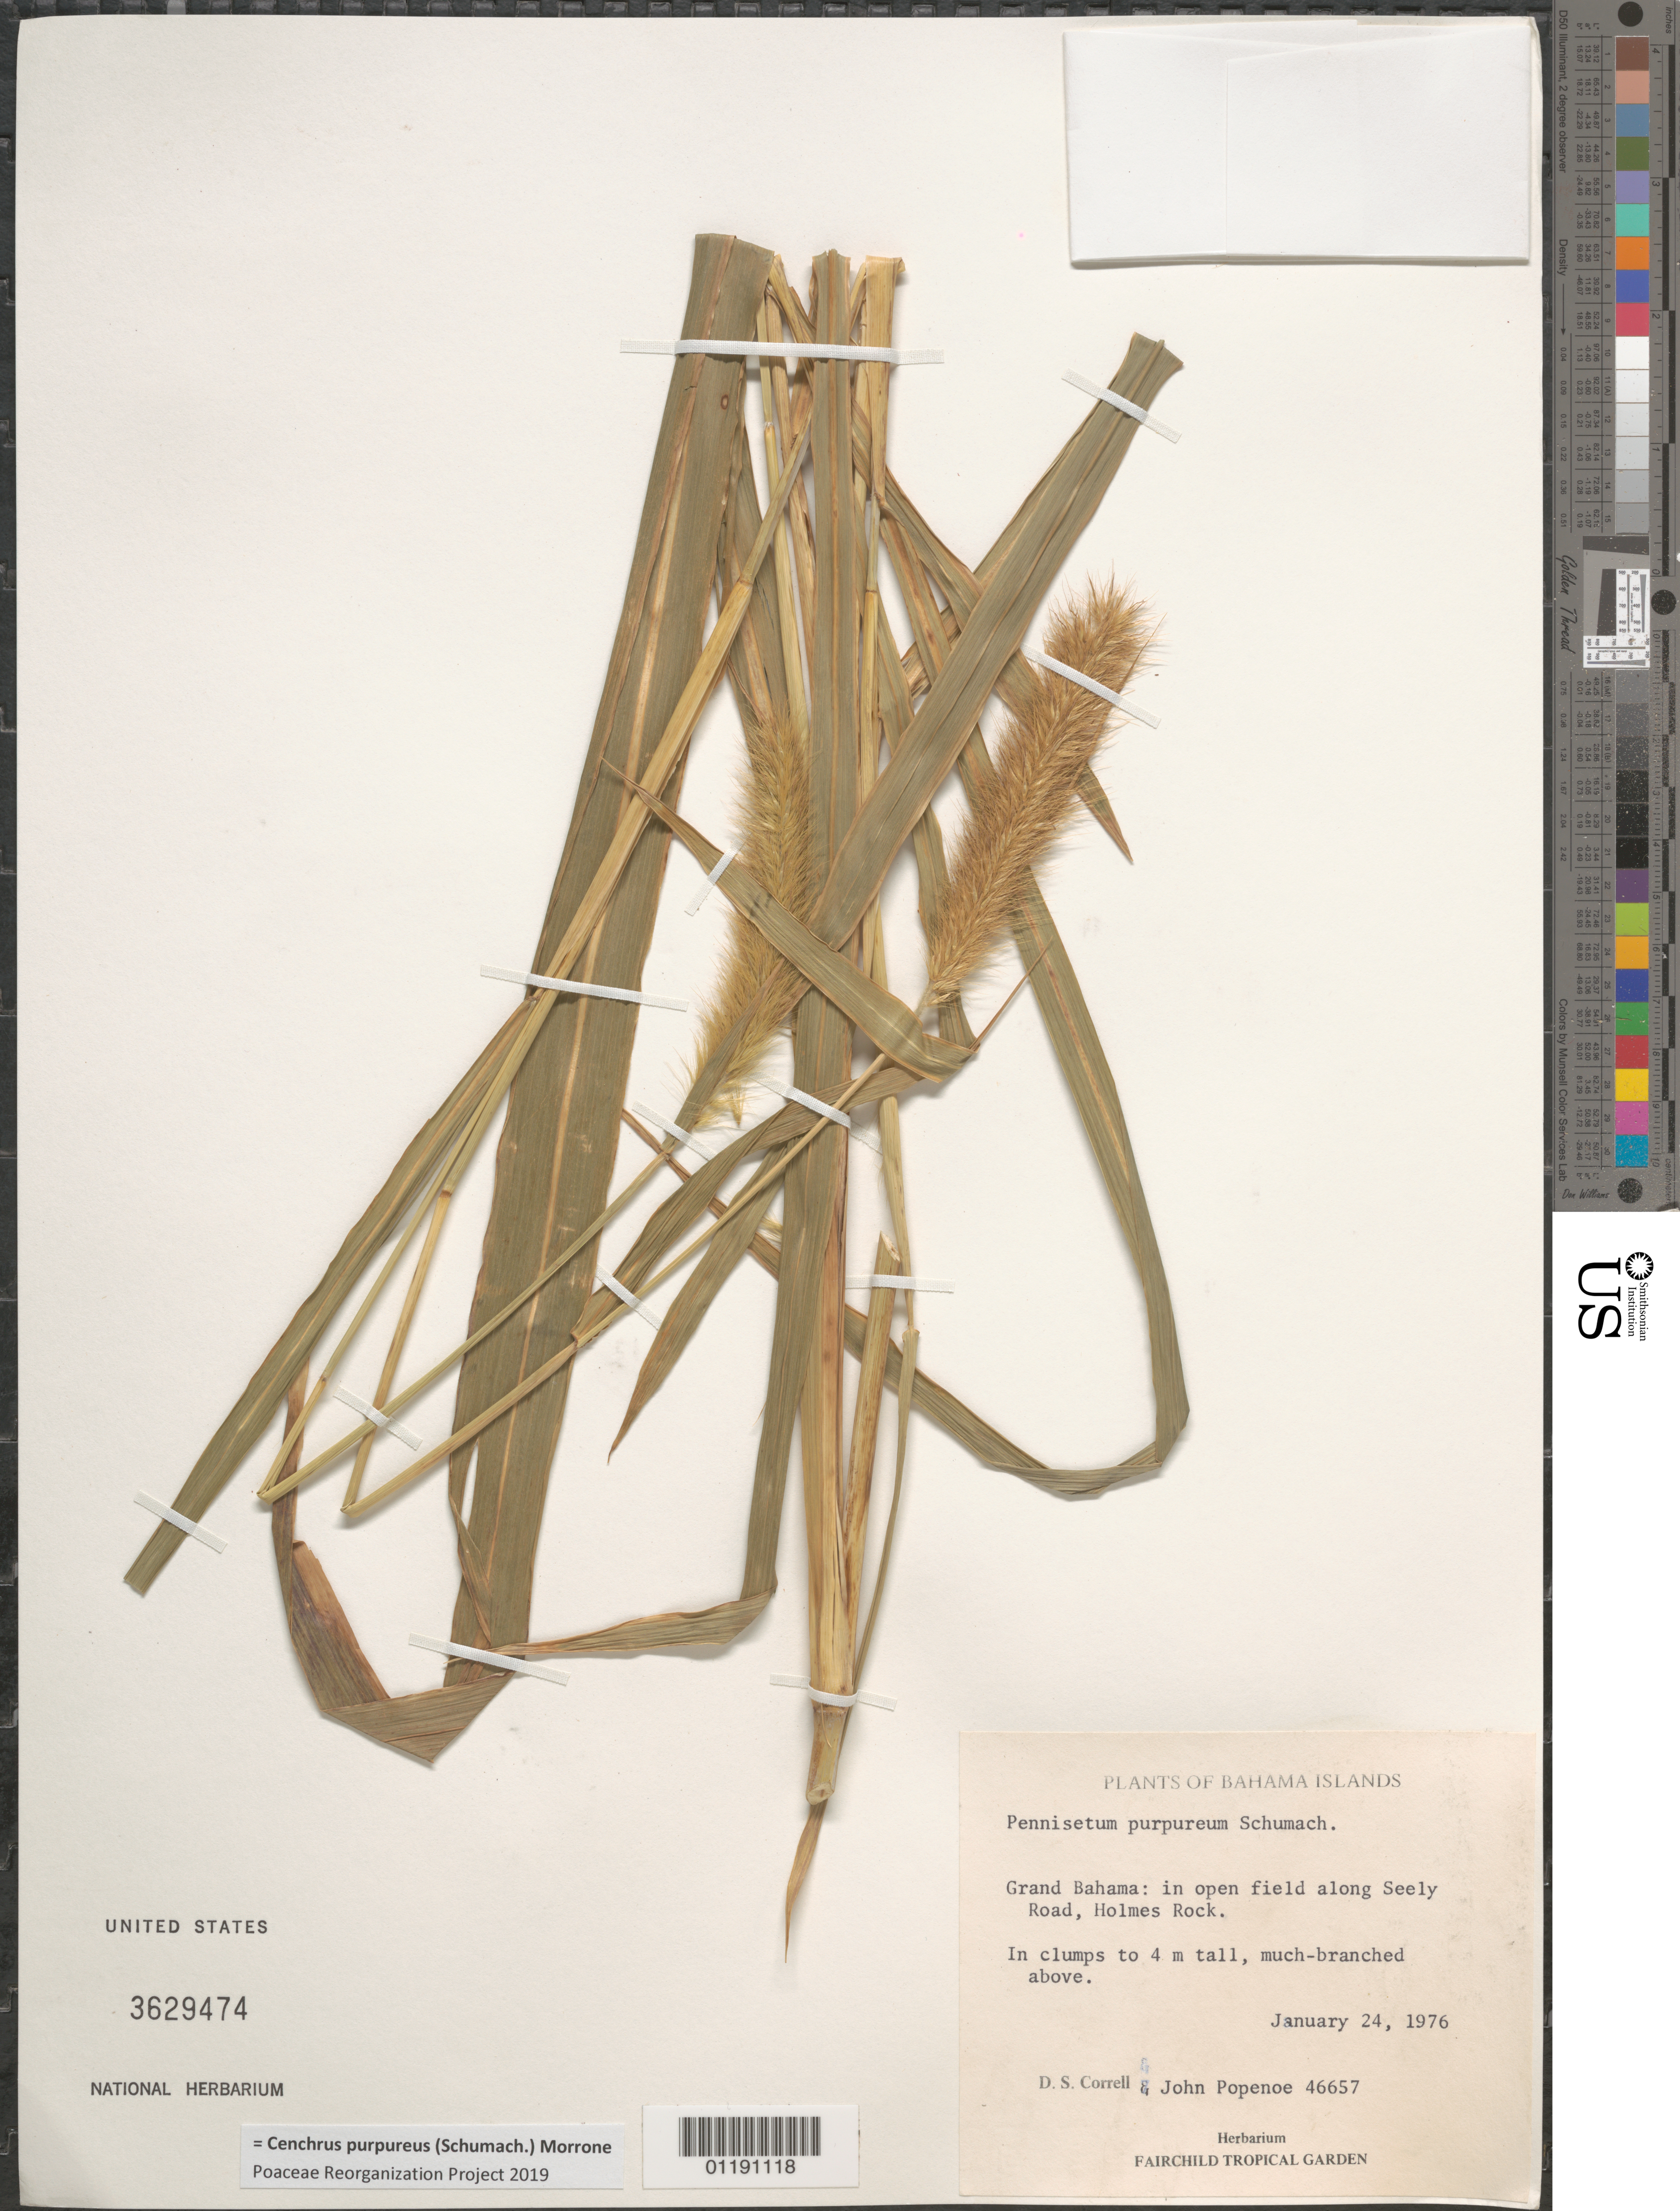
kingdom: Plantae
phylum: Tracheophyta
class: Liliopsida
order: Poales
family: Poaceae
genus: Cenchrus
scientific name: Cenchrus purpureus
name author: (Schumach.) Morrone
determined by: Poaceae Reorganization Project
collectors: D. S. Correll & J. Popenoe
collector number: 46657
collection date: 1976-01-24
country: Bahamas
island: Grand Bahama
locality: In open field along Seely Road, Holmes Rock.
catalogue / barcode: US 3629474